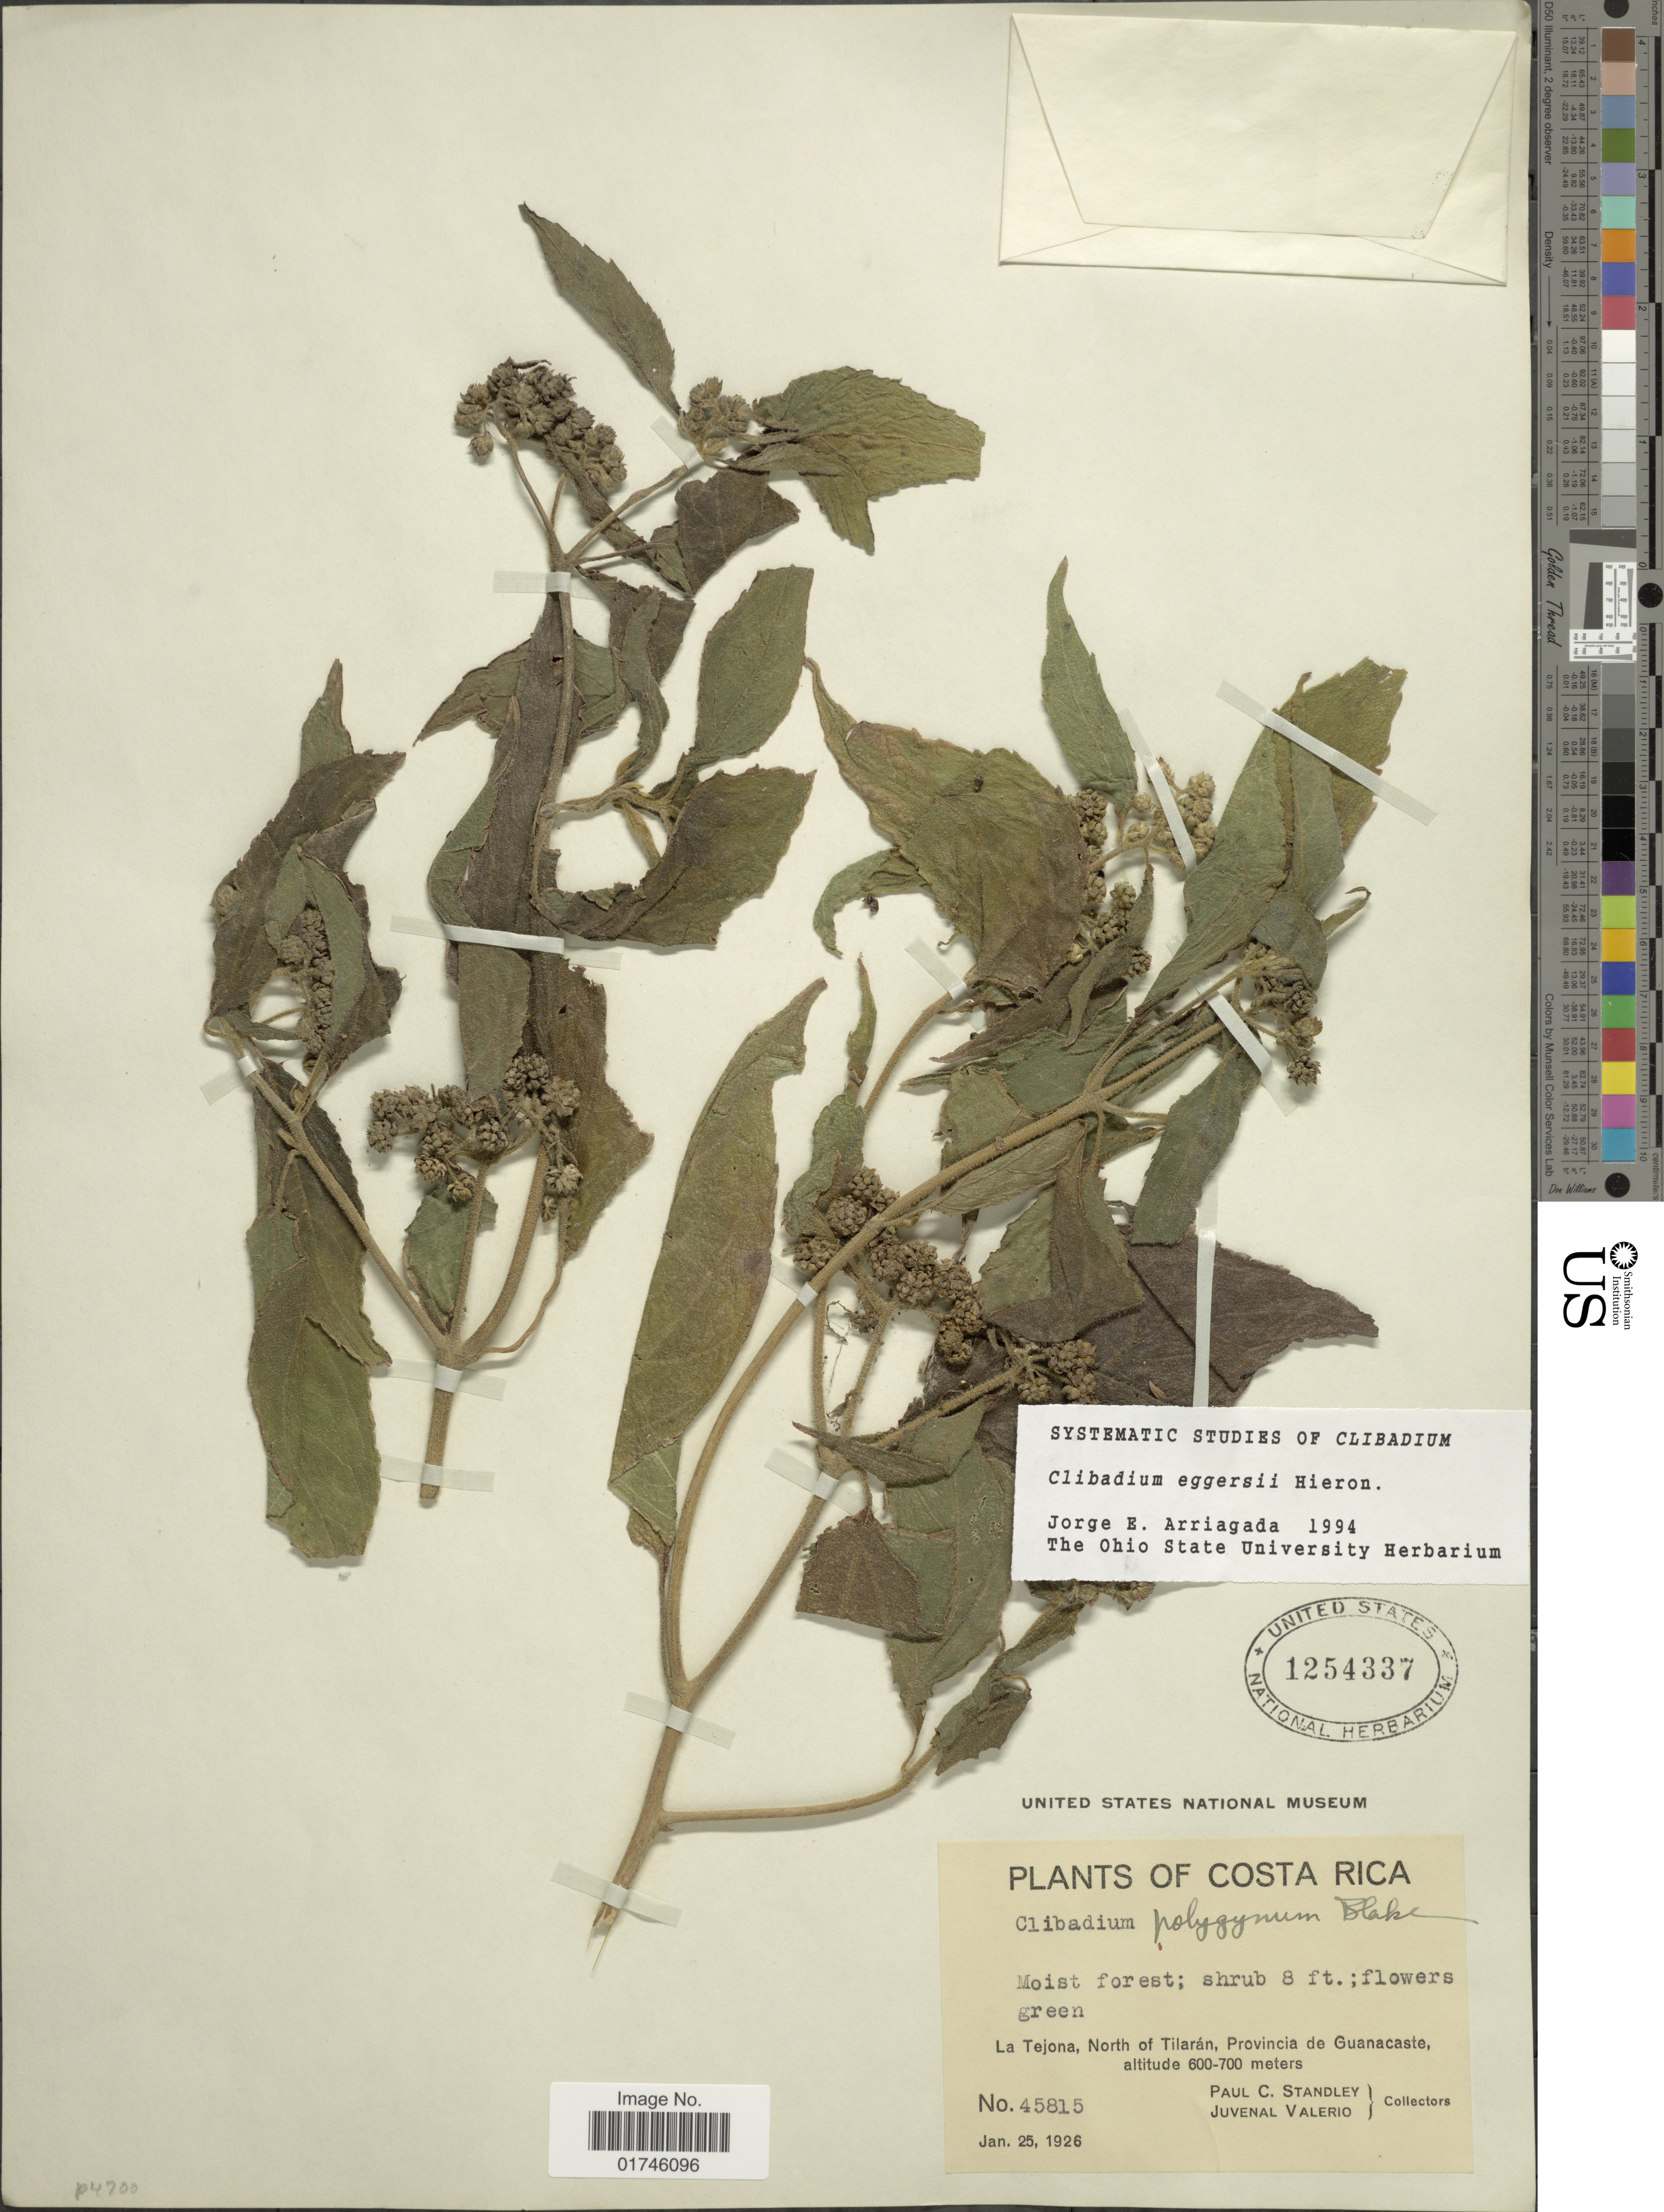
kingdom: Plantae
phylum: Tracheophyta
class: Magnoliopsida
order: Asterales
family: Asteraceae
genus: Clibadium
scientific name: Clibadium eggersii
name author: Hieron.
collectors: P. C. Standley & J. Valerio R.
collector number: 45815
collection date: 1926-01-25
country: Costa Rica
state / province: Guanacaste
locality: La Tejona, North of Tilaran, Provincia de Guanacaste.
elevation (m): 600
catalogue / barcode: US 1254337